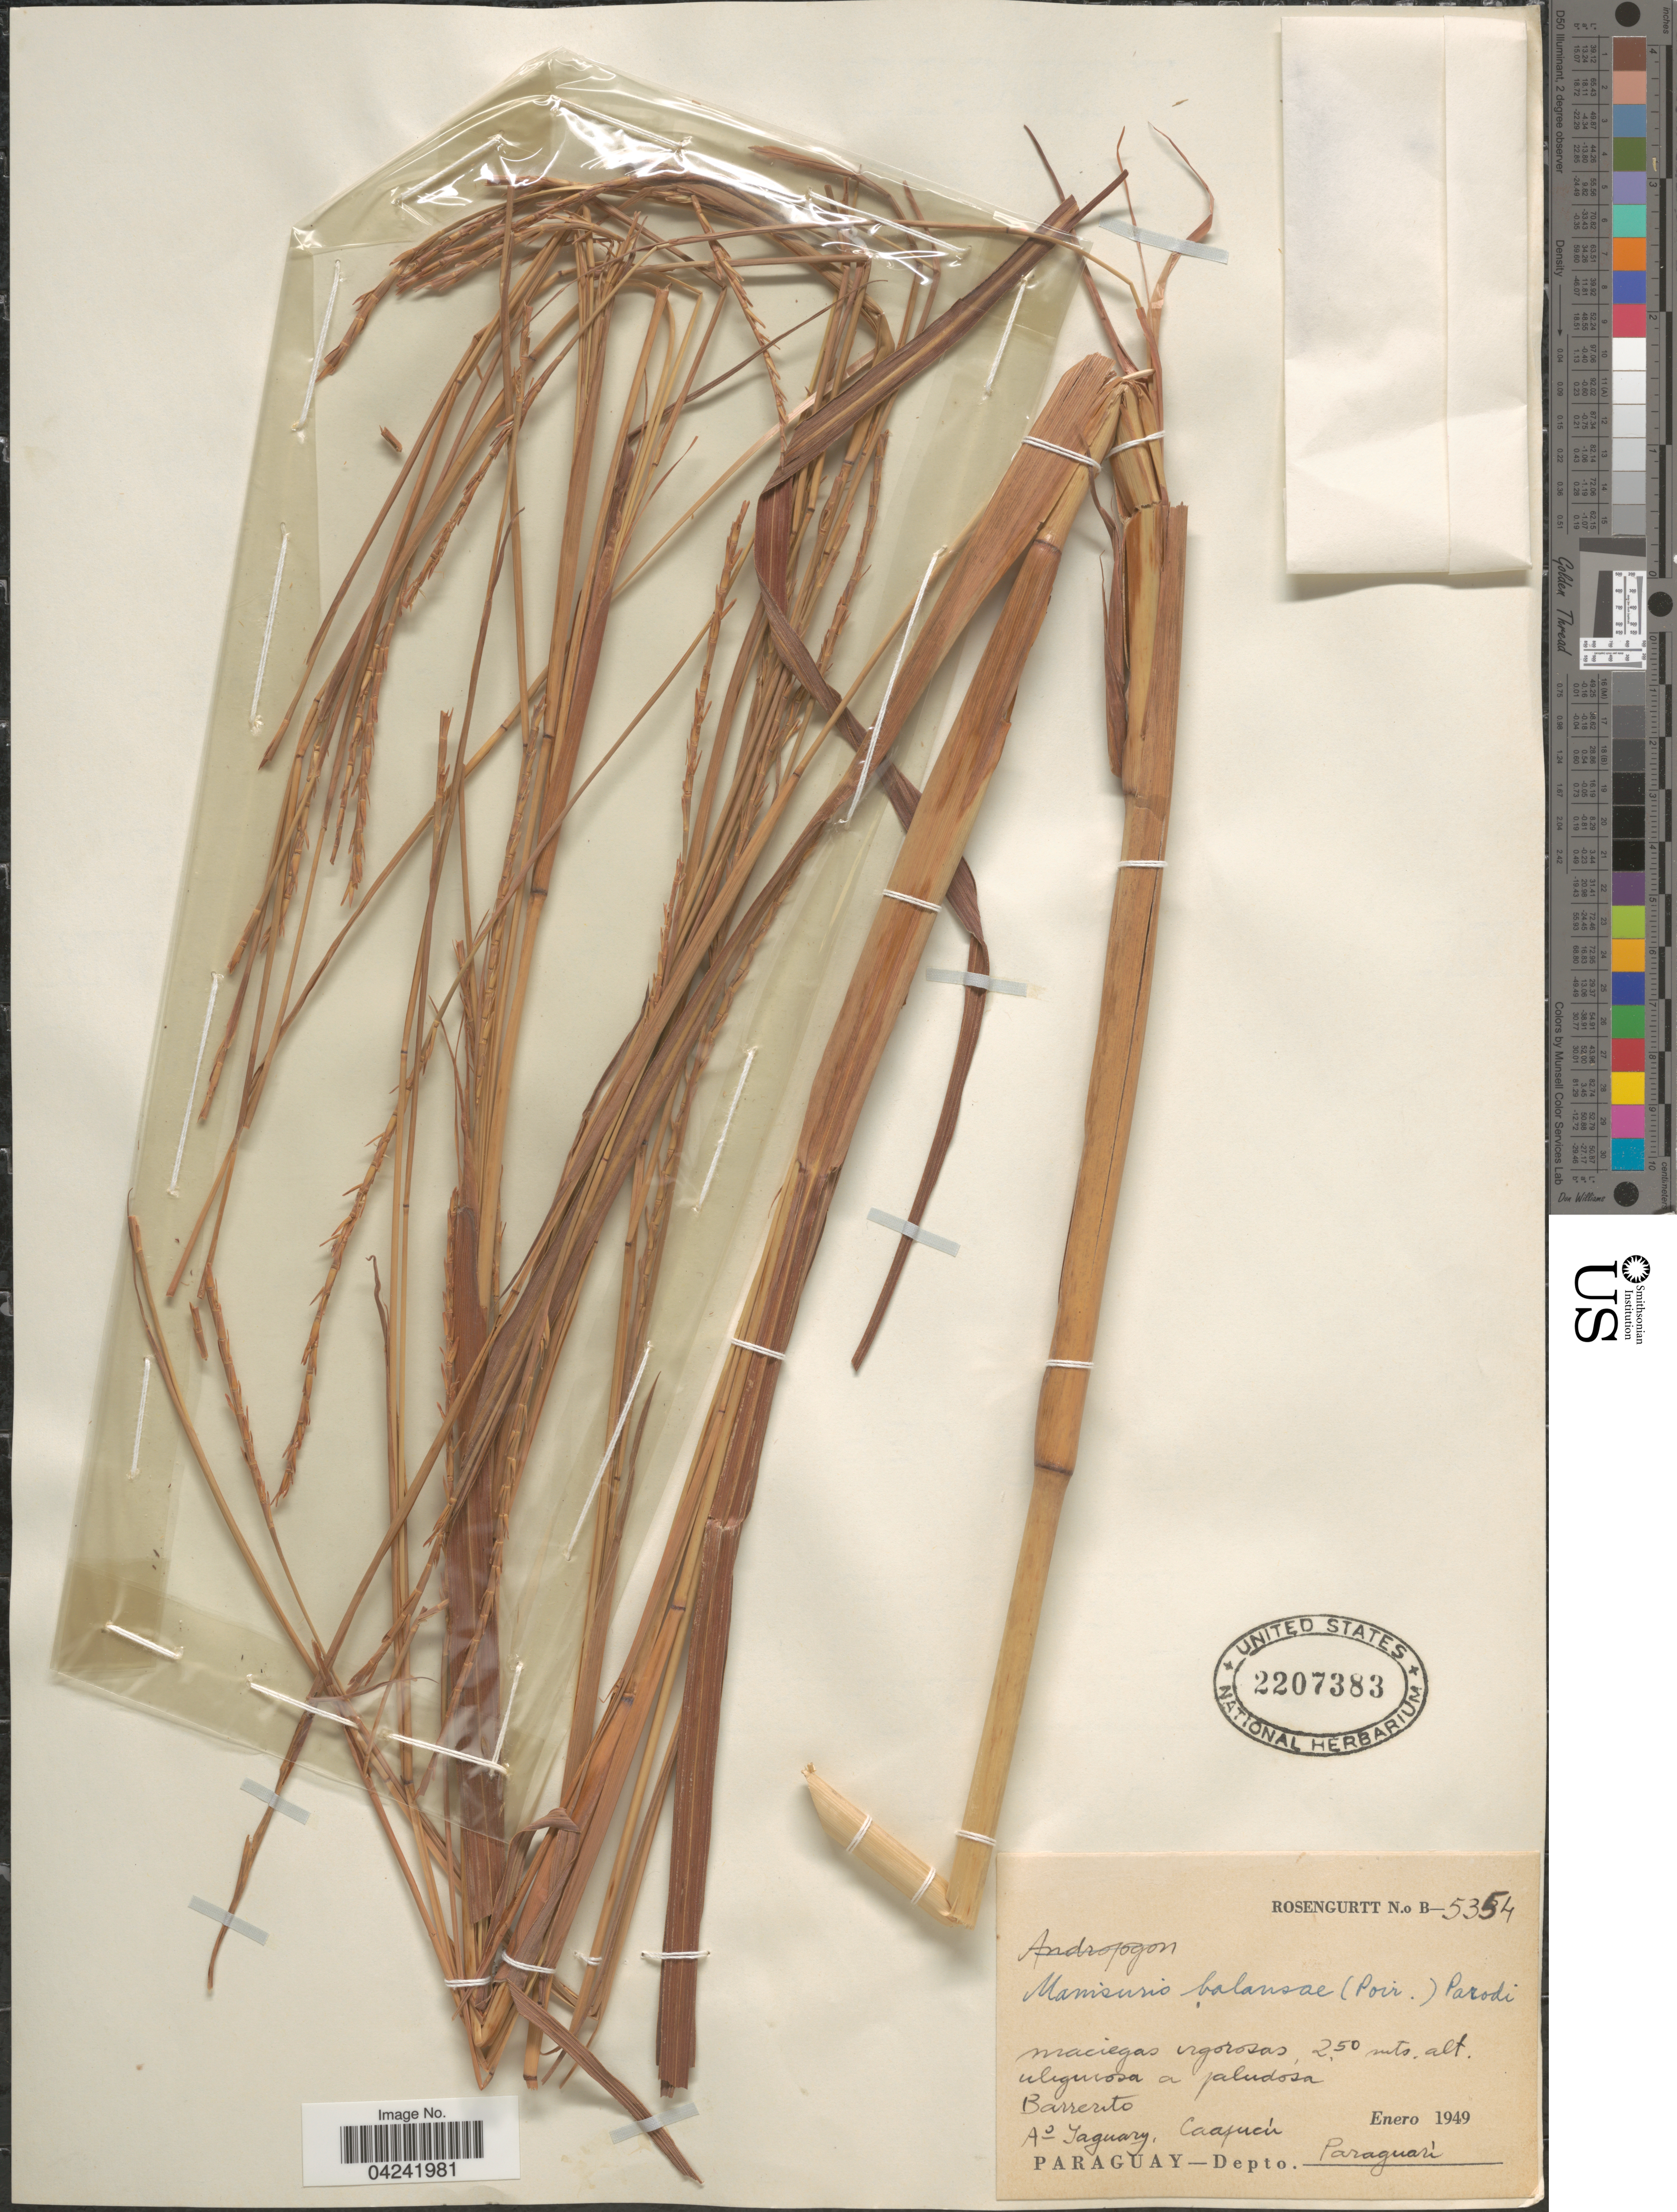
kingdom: Plantae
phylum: Tracheophyta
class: Liliopsida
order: Poales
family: Poaceae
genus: Mnesithea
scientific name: Mnesithea balansae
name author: (Hack.) de Koning & Sosef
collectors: Rosengurtt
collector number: B-5354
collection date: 1949-01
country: Paraguay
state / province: Paraguari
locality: Barrerito. A° Jaguary, Caapucú. Depto. Paraguarí.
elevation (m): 250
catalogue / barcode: US 2207383